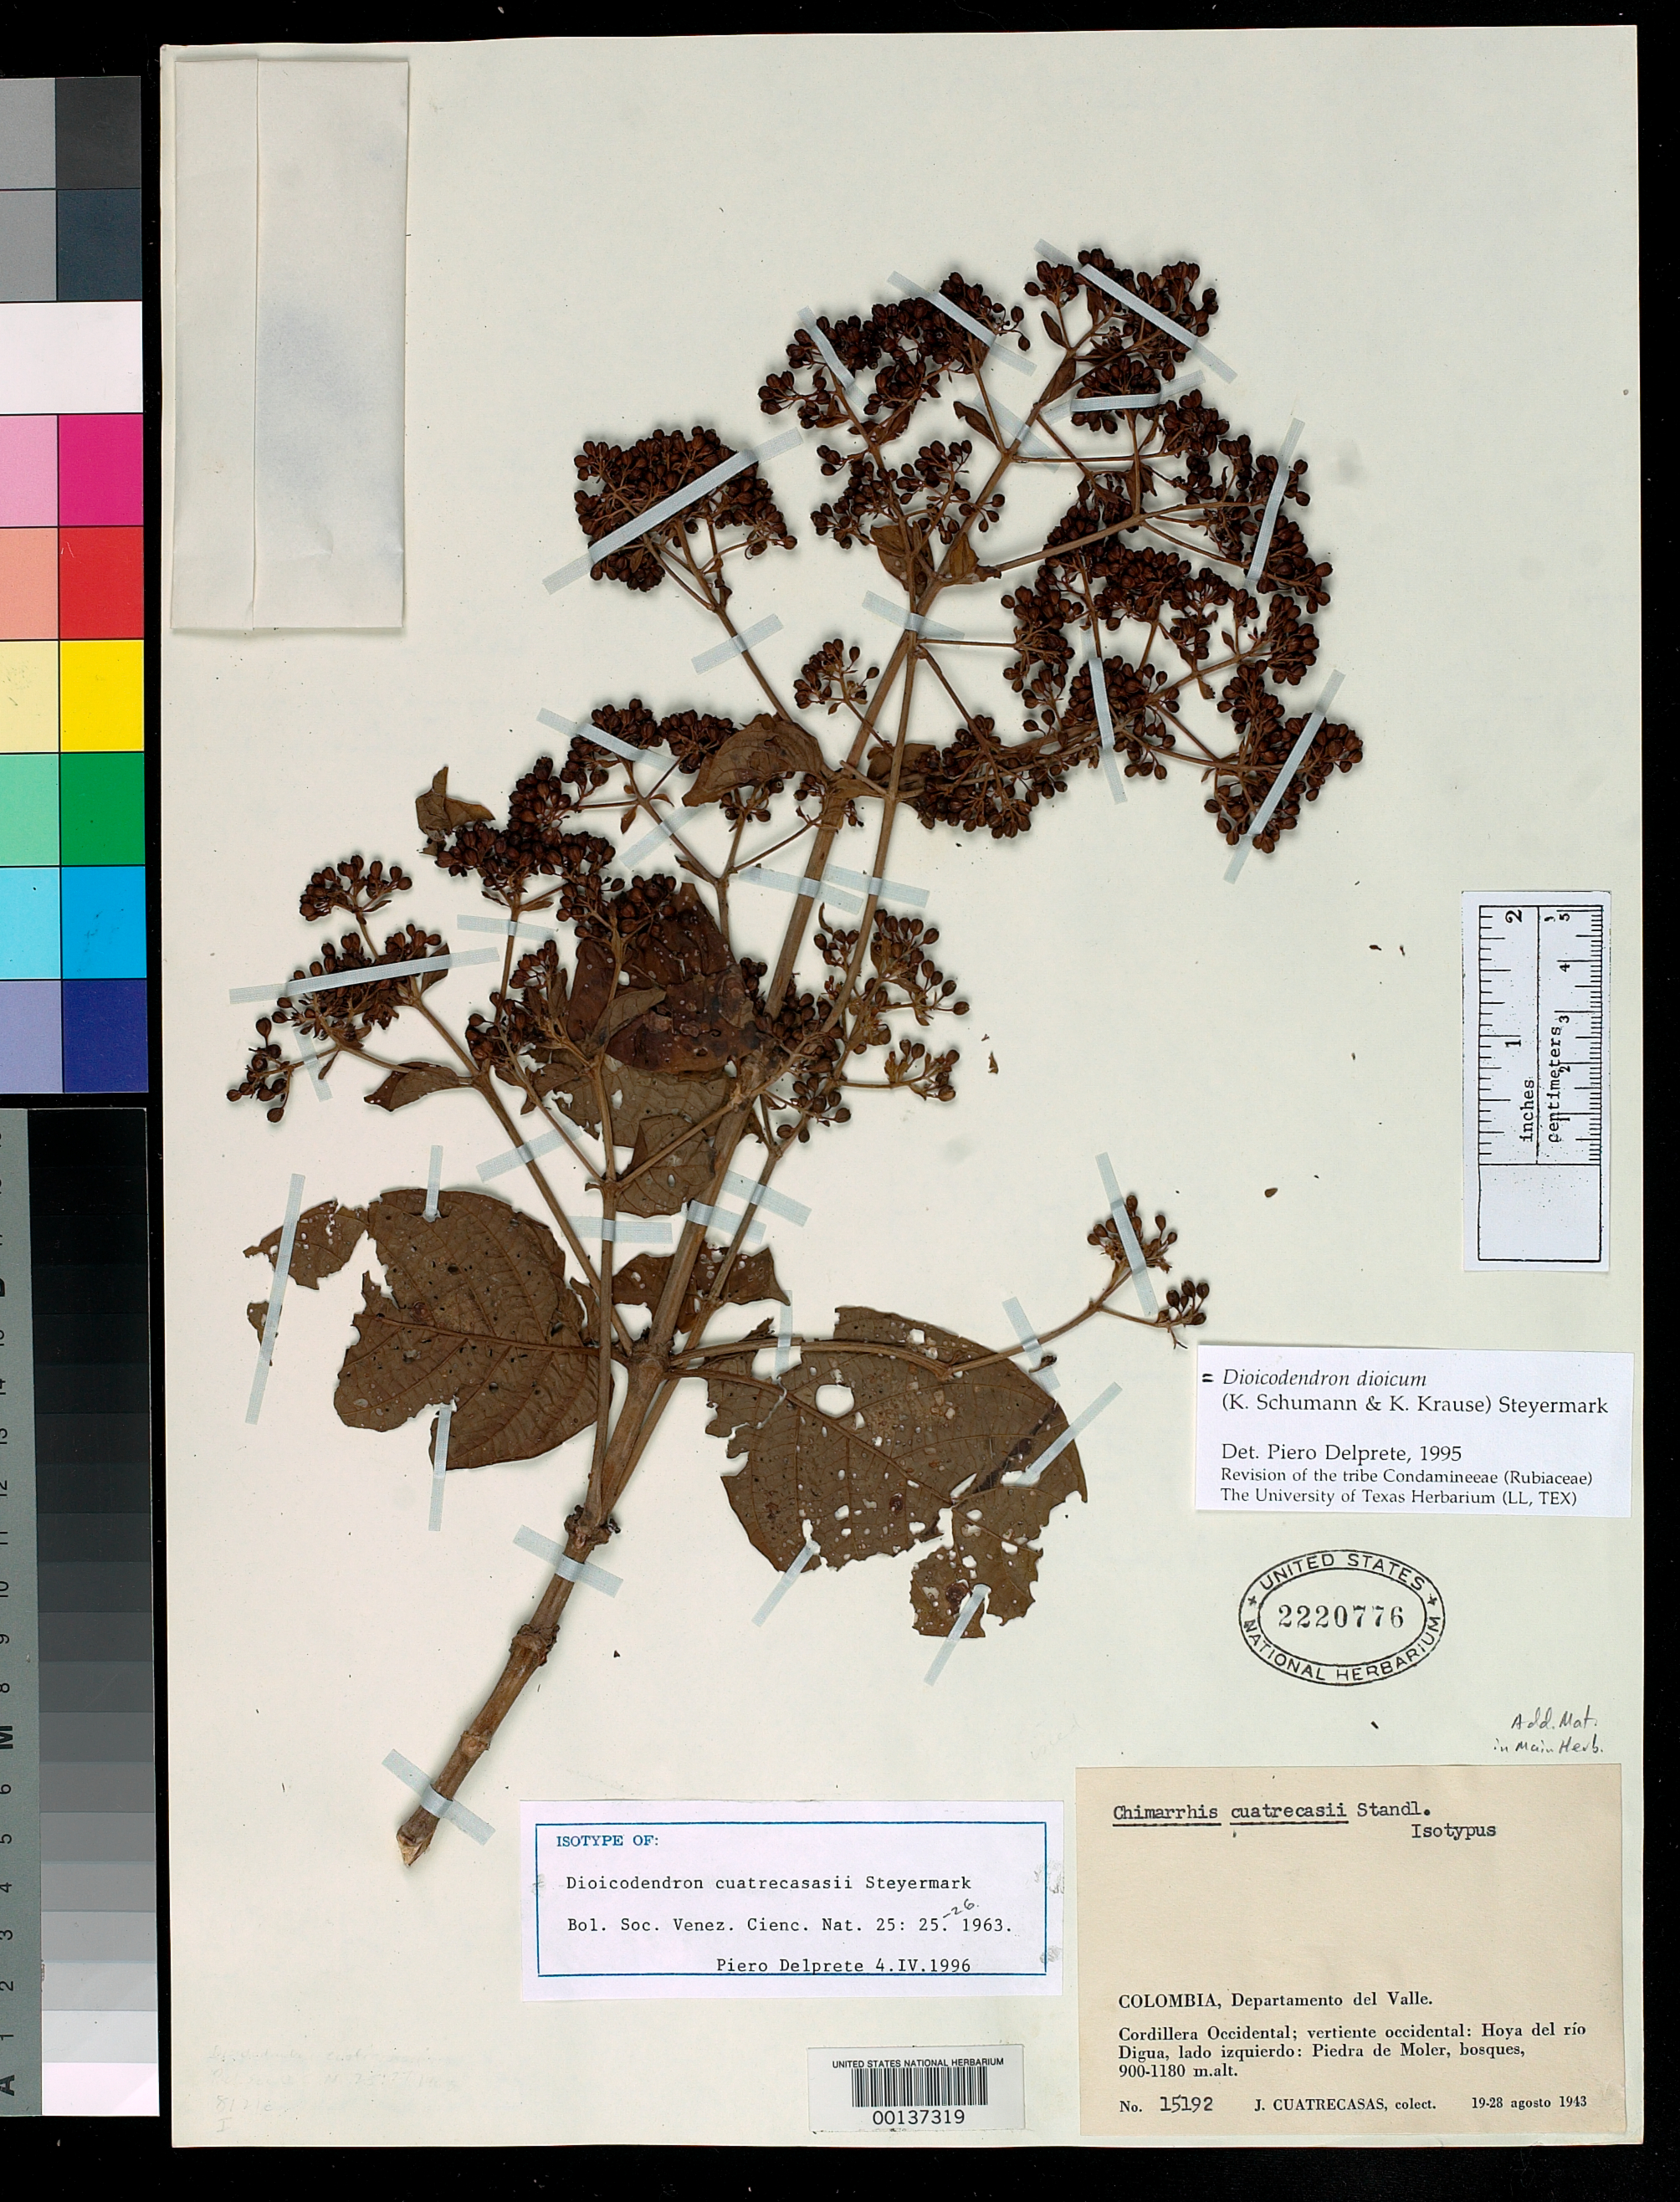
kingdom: Plantae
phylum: Tracheophyta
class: Magnoliopsida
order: Gentianales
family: Rubiaceae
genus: Dioicodendron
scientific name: Dioicodendron cuatrecasasii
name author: Steyerm.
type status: Isotype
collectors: J. Cuatrecasas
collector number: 15192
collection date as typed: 19 Aug 1943 to 28 Aug 1943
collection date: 1943-08-19/1943-08-28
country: Colombia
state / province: Valle del Cauca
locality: Cordillera Occidental, Vertiente Occidental, Hoya del Rio Digua, Lado Izquierdo, Piedra de Moler.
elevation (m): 900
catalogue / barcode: US 2220776